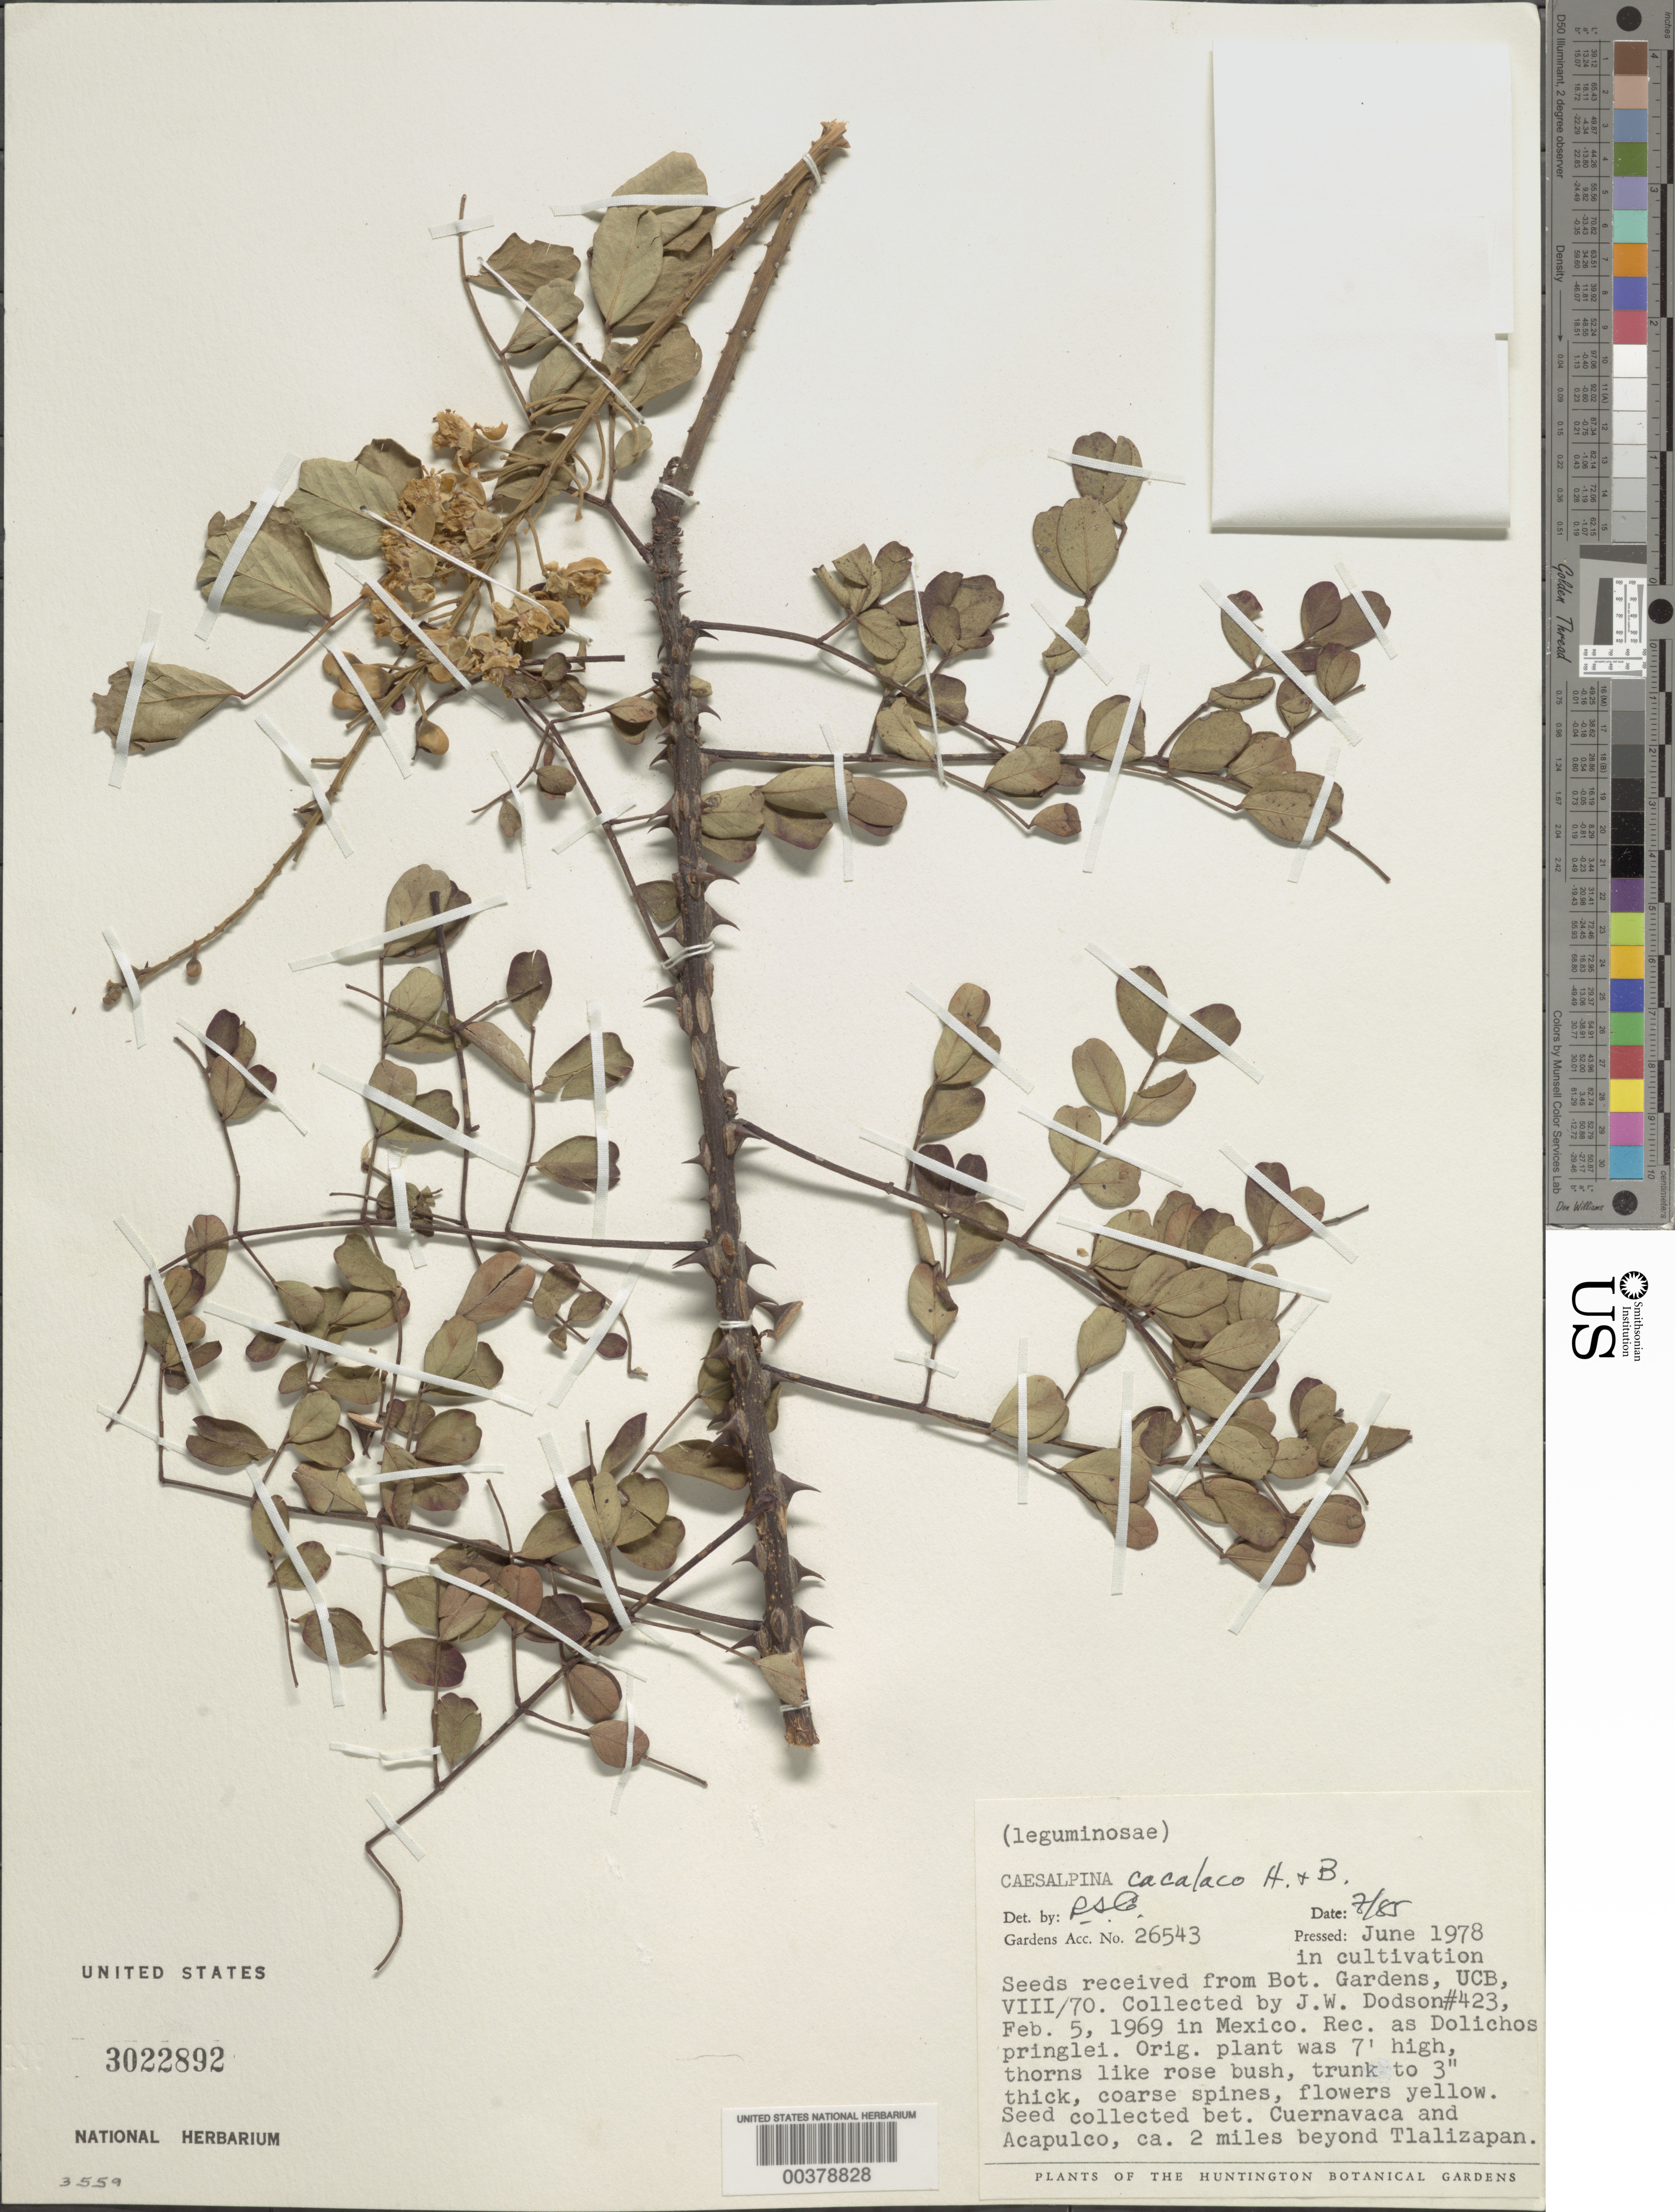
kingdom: Plantae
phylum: Tracheophyta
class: Magnoliopsida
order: Fabales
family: Fabaceae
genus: Tara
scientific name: Tara cacalaco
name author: (Bonpl.) Molinari & Sánchez Och.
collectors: J. W. Dodson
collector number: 423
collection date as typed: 05 Feb 1969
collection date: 1969-02-05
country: Mexico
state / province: Guerrero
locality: Between Cuernavaca and Acapulco, ca 2 mi beyond Tlalizapan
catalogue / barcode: US 3022892